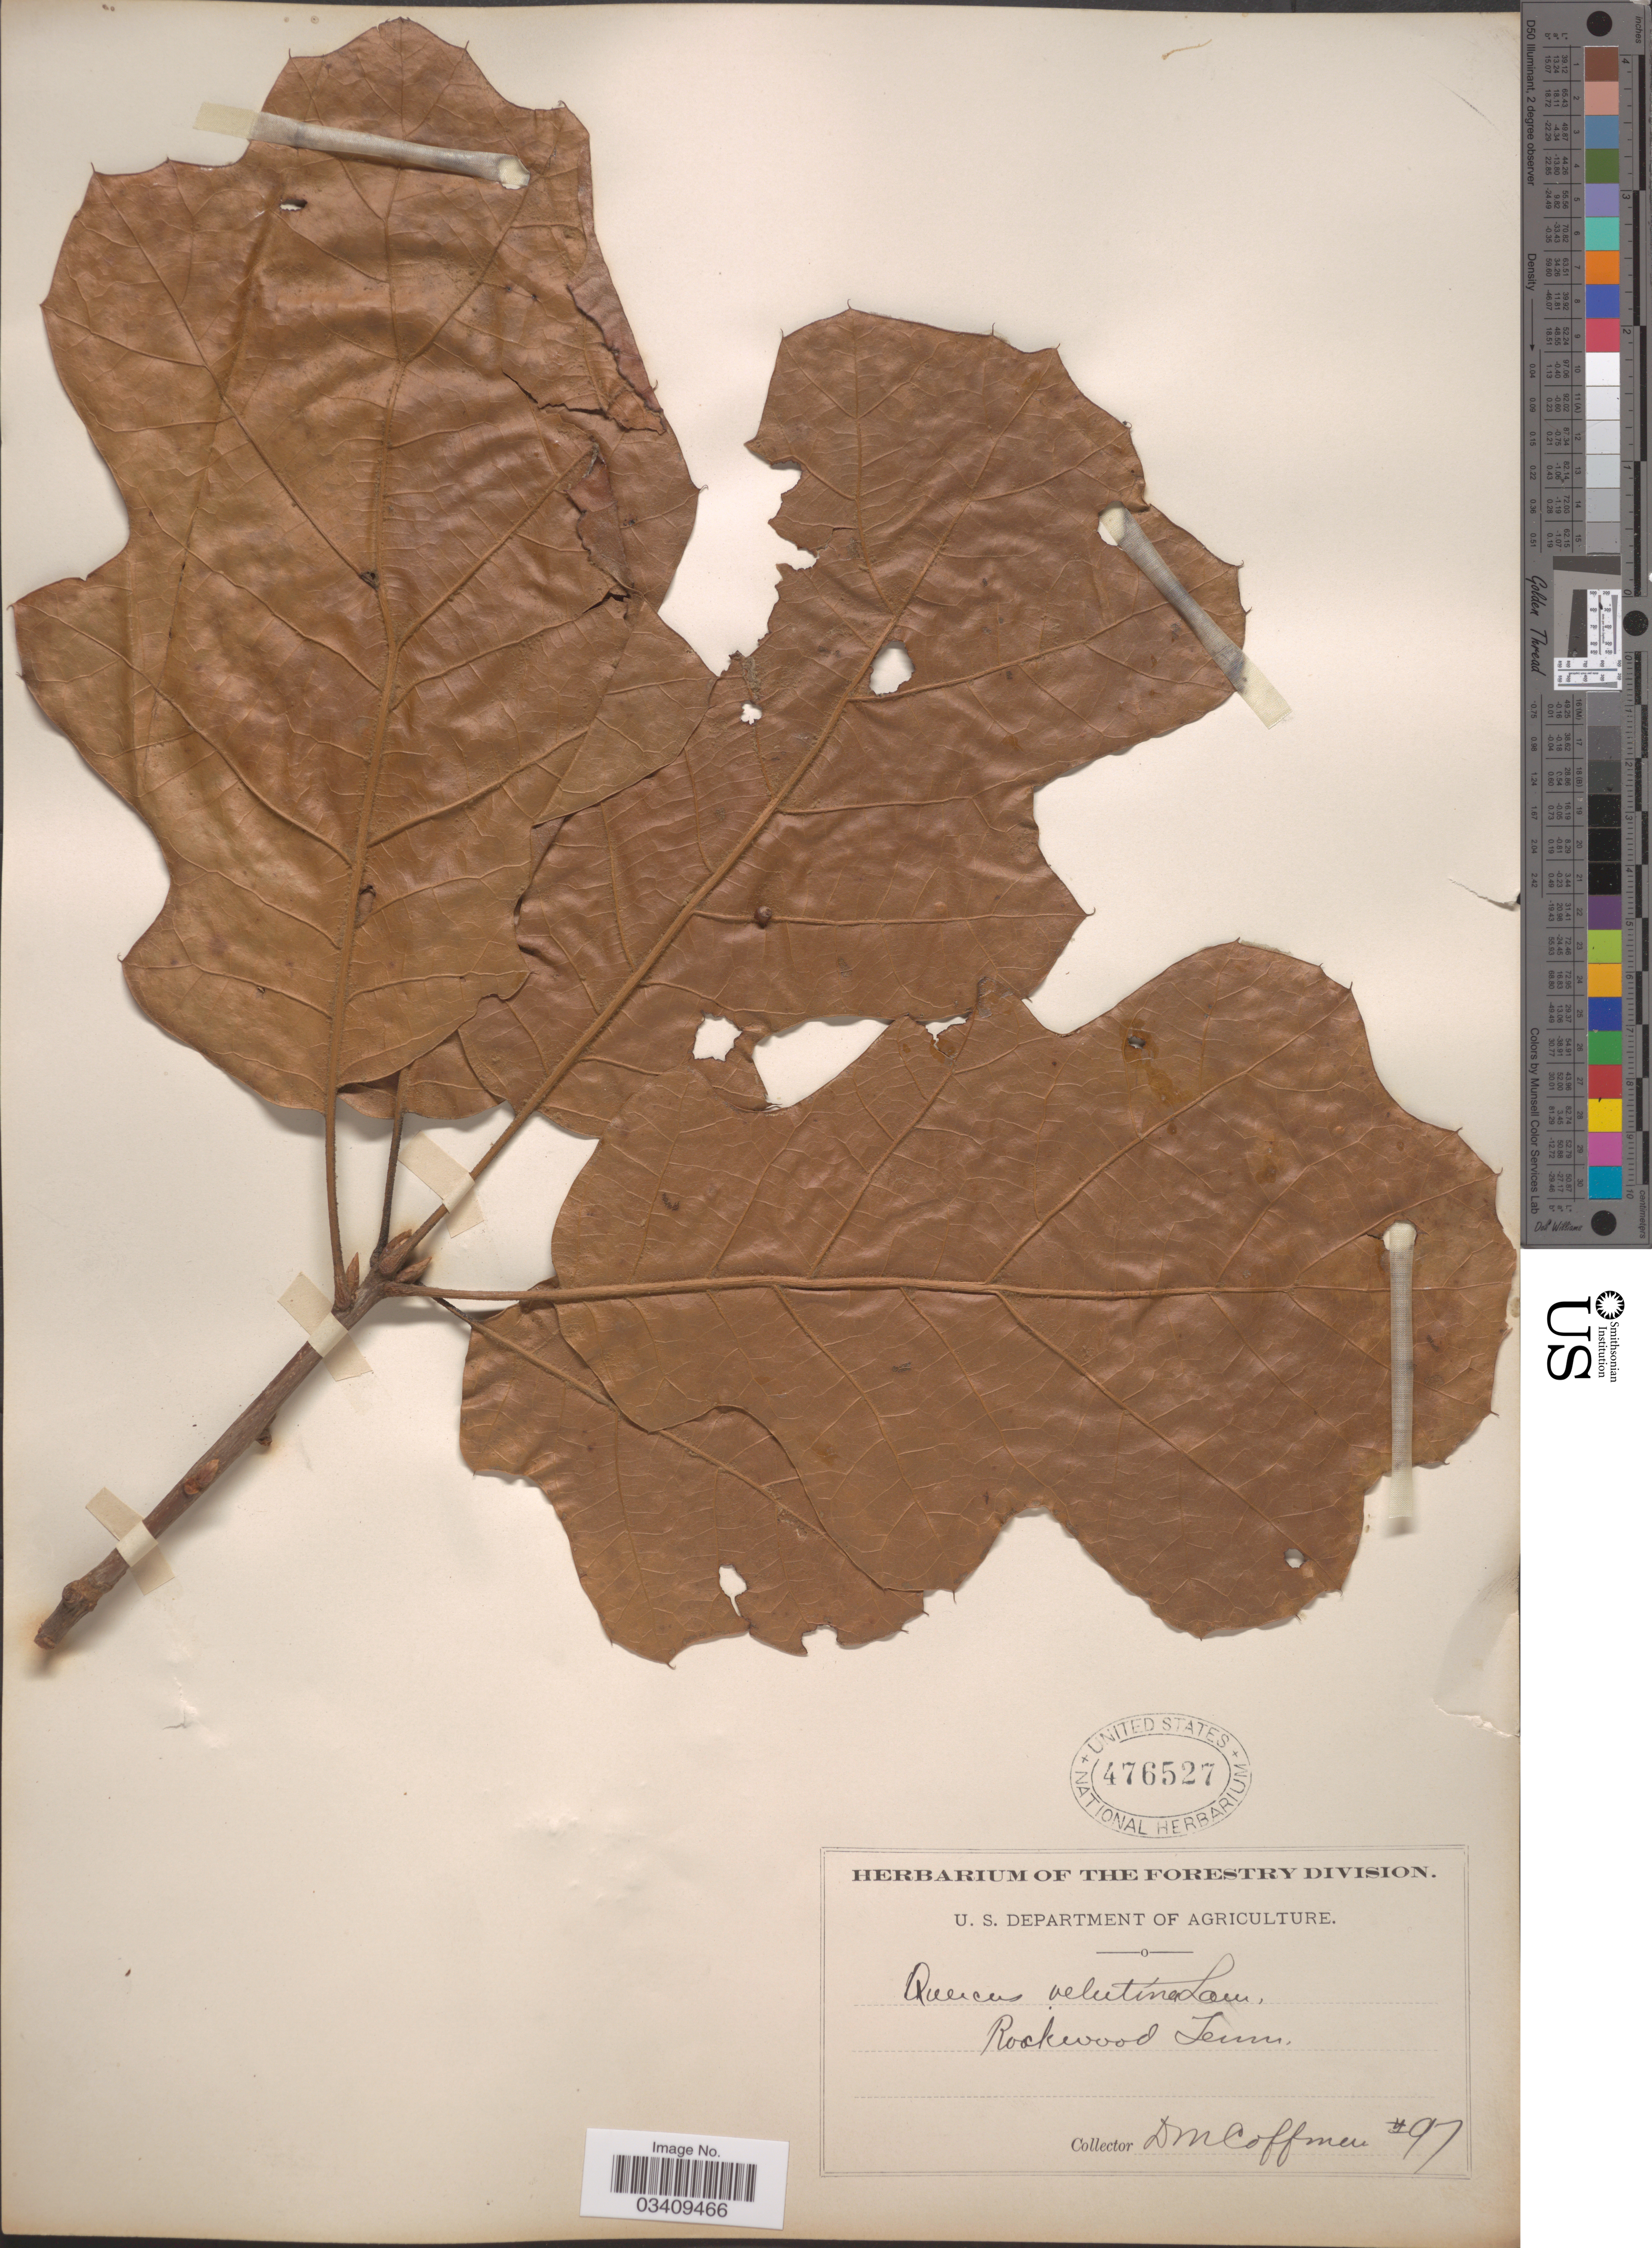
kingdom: Plantae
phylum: Tracheophyta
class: Magnoliopsida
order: Fagales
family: Fagaceae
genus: Quercus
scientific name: Quercus velutina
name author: Lam.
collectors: D. M. Coffman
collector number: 97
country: United States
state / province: Tennessee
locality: Rockwood.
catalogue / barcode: US 476527